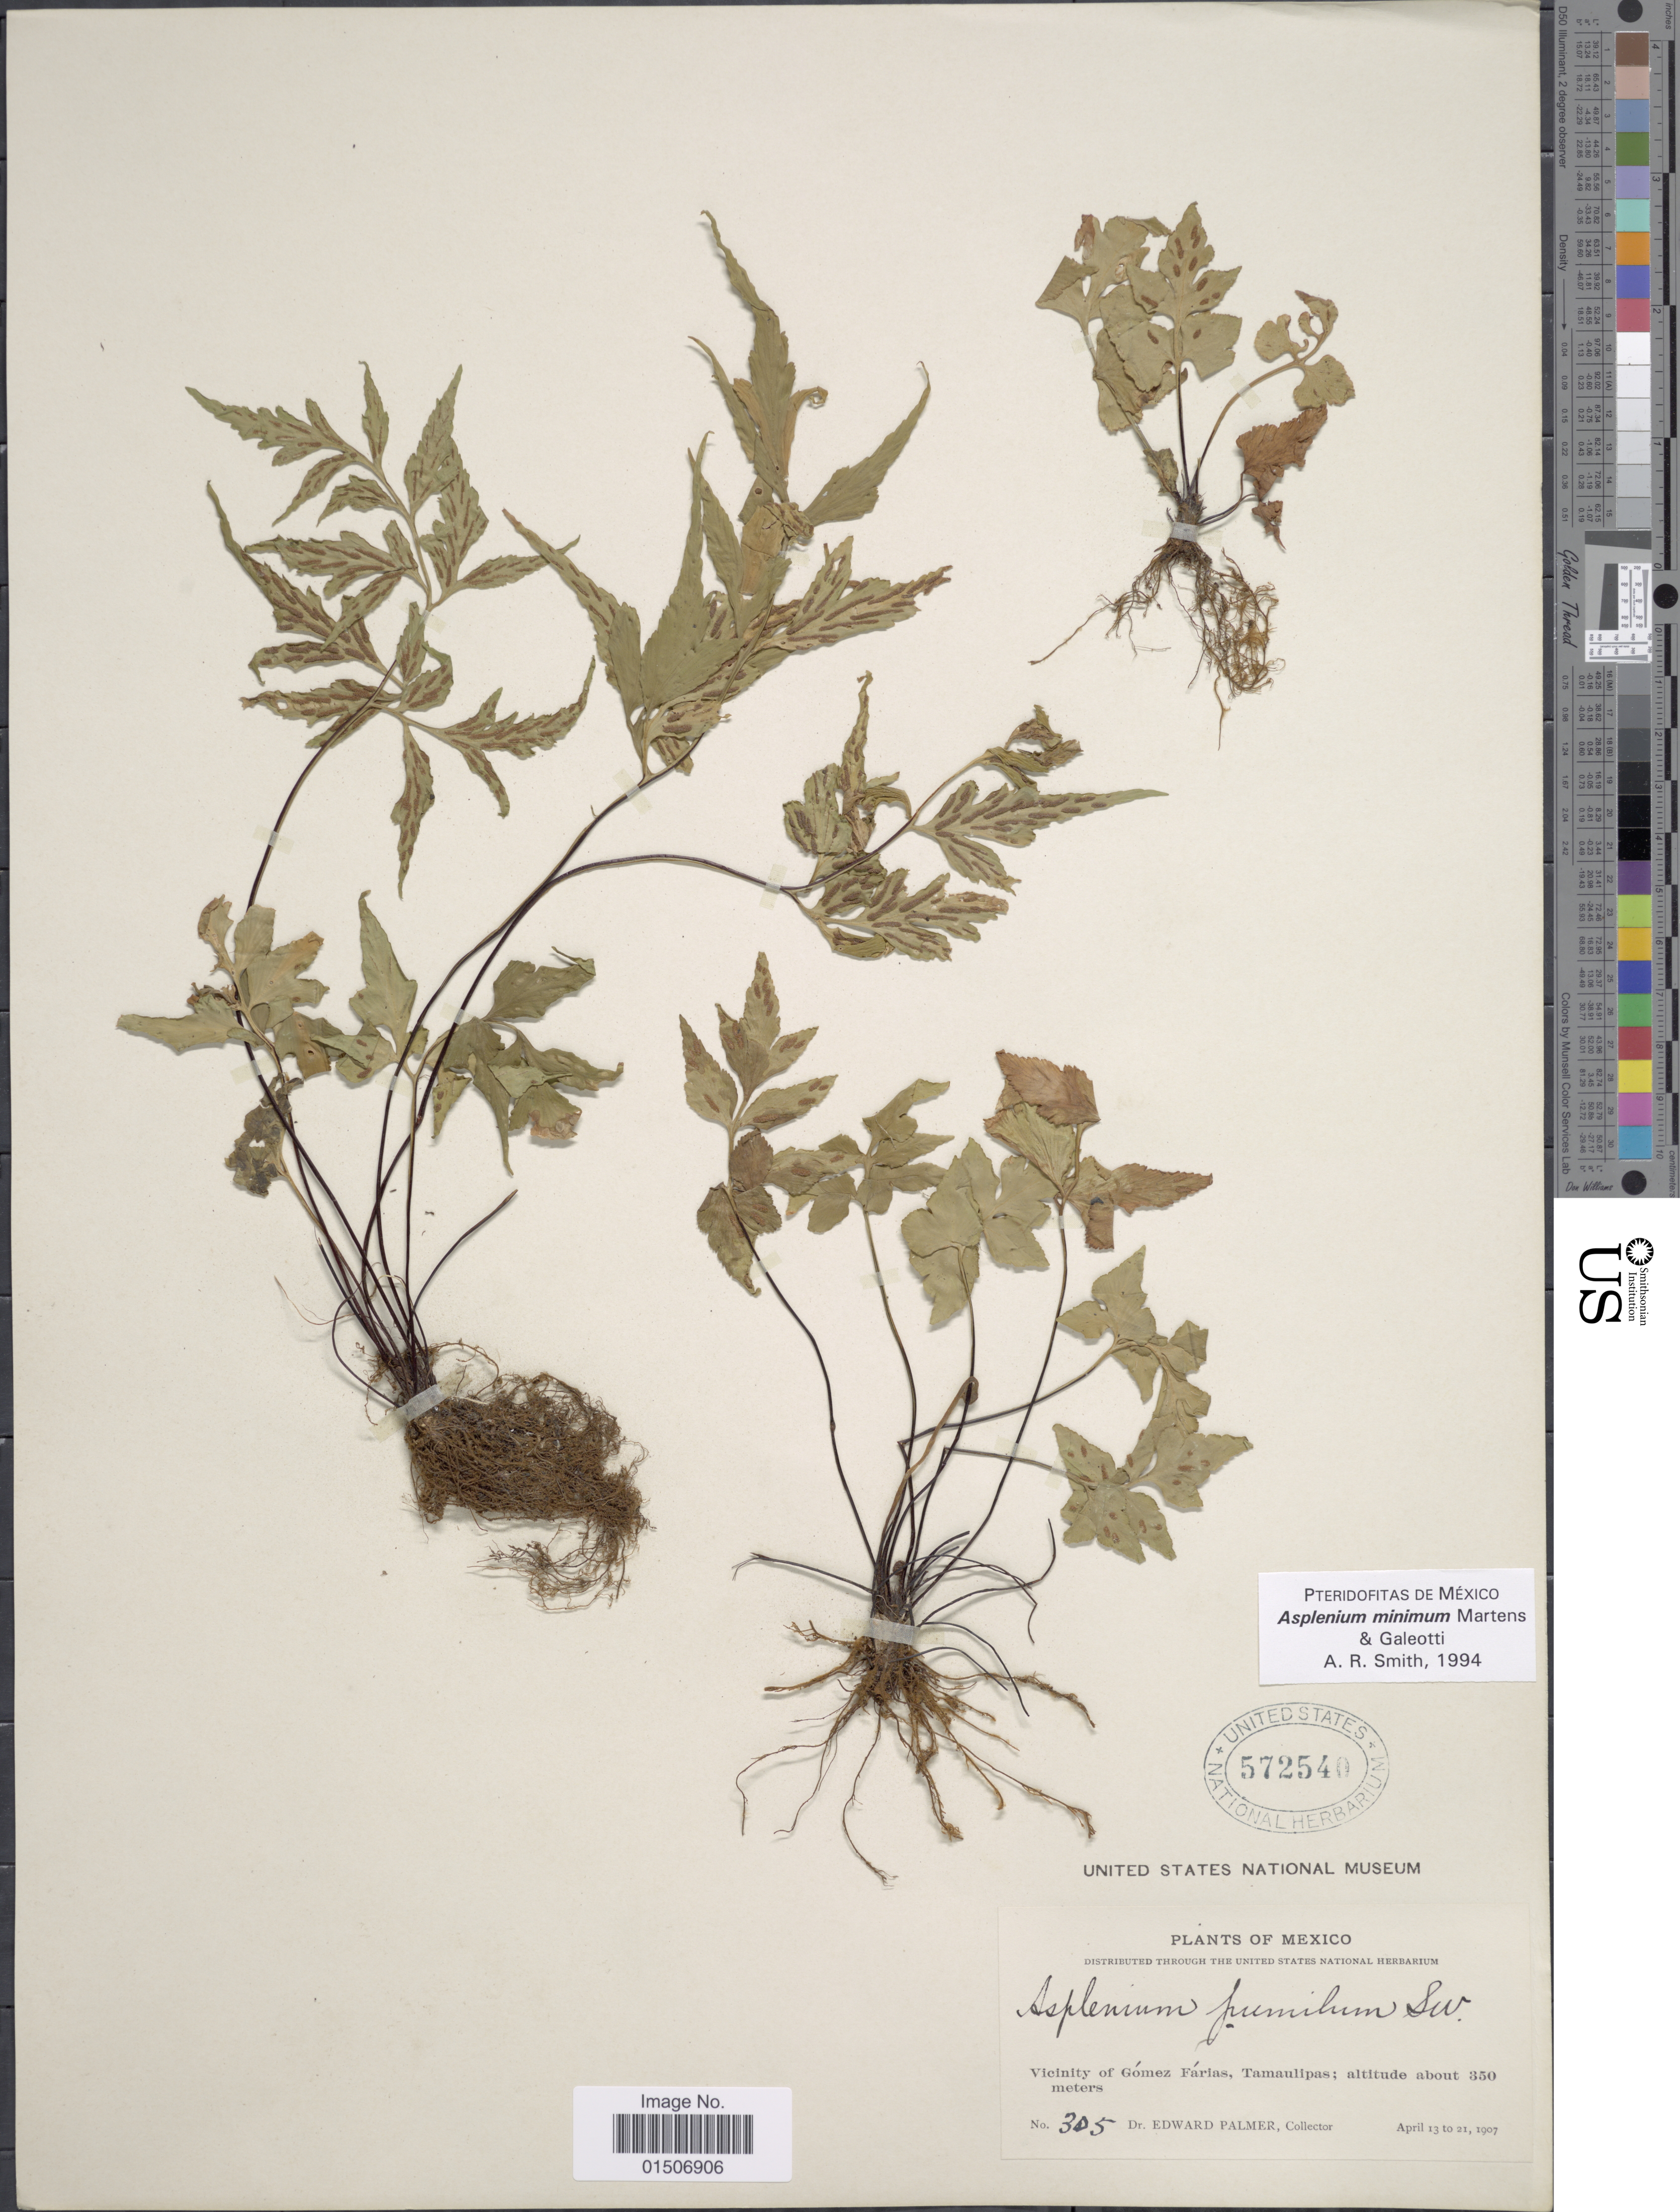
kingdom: Plantae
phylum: Tracheophyta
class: Polypodiopsida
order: Polypodiales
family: Aspleniaceae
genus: Asplenium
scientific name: Asplenium minimum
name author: Mart. & Galeotti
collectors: E. Palmer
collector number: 305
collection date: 1907-04-13/1907-04-21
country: Mexico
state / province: Tamaulipas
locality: Vicinity of Gómez Fárias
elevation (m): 350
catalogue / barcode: US 572540